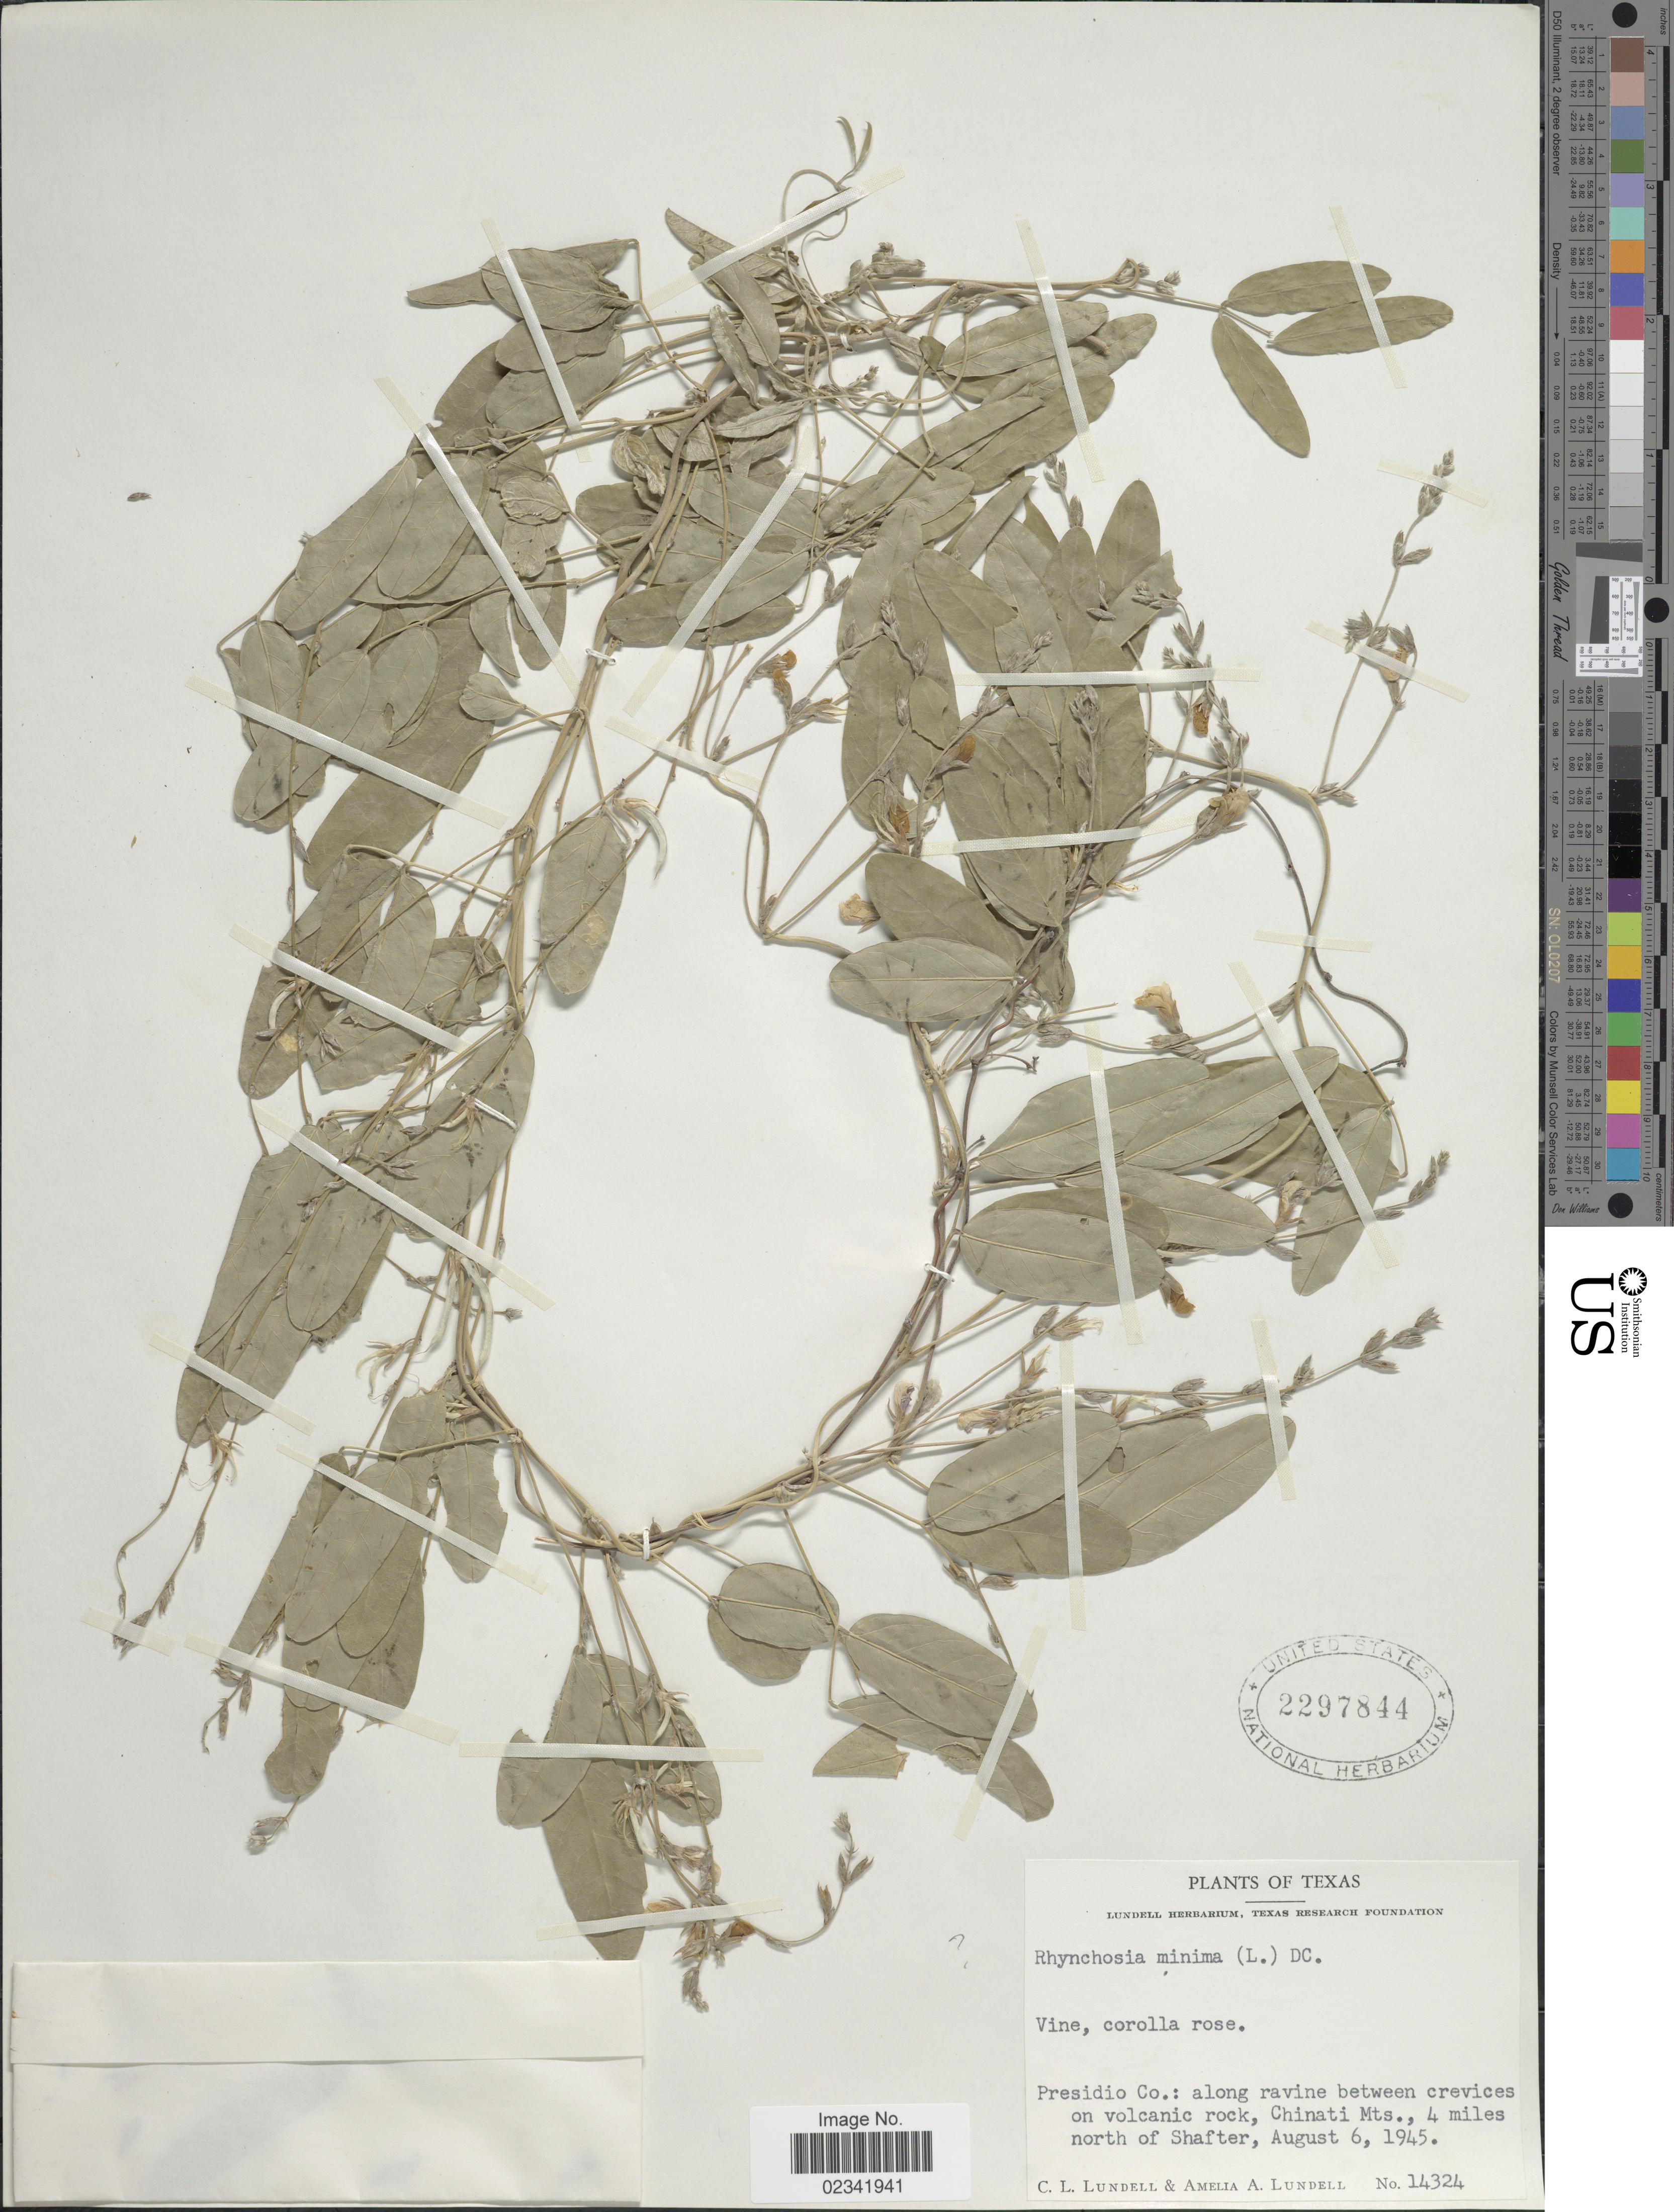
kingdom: Plantae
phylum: Tracheophyta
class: Magnoliopsida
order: Fabales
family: Fabaceae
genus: Galactia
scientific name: Galactia sp.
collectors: C. L. Lundell & A. A. Lundell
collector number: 14324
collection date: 1945-08-06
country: United States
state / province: Texas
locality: Presidio Co.: along ravine between crevices on volcanic rock, Cginati Mts., 4miles north of Shafter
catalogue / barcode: US 2297844